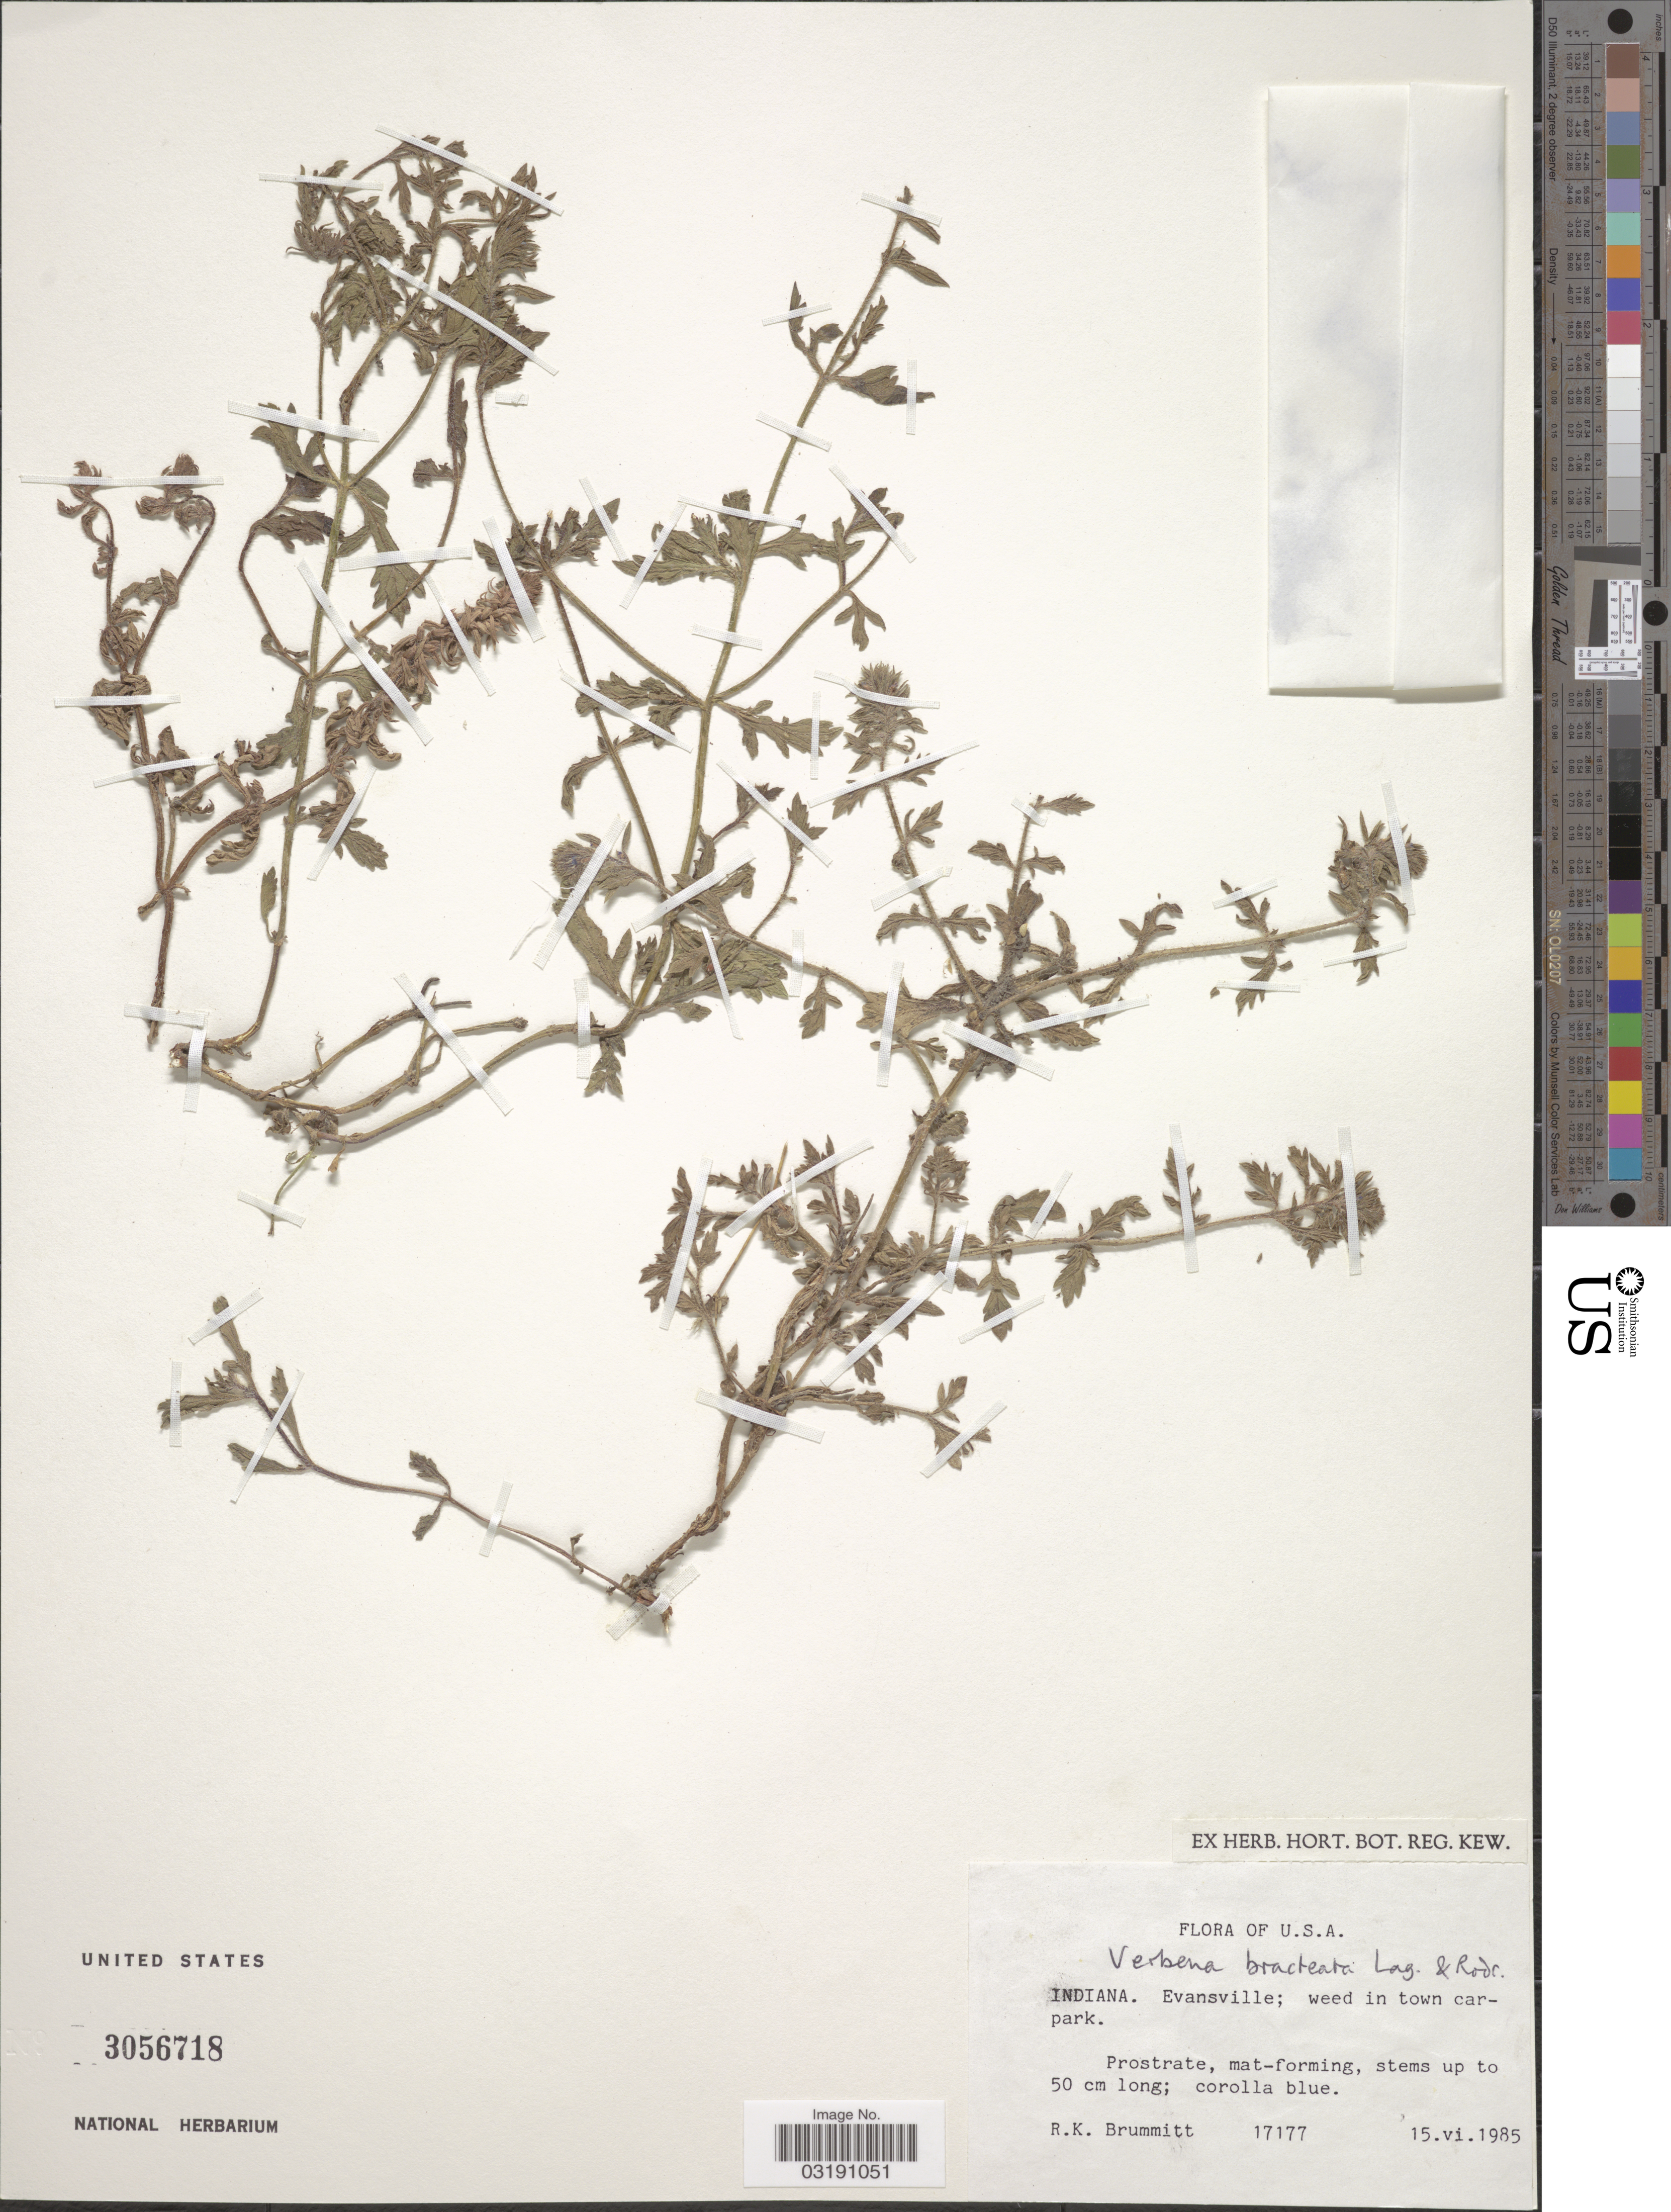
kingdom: Plantae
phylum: Tracheophyta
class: Magnoliopsida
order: Lamiales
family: Verbenaceae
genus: Verbena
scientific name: Verbena bracteata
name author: Cav. ex Lag. & Rodr.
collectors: R. Brummitt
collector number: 17177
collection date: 1985-06-15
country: United States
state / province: Indiana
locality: U.S.A. Evansville.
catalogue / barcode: US 3056718